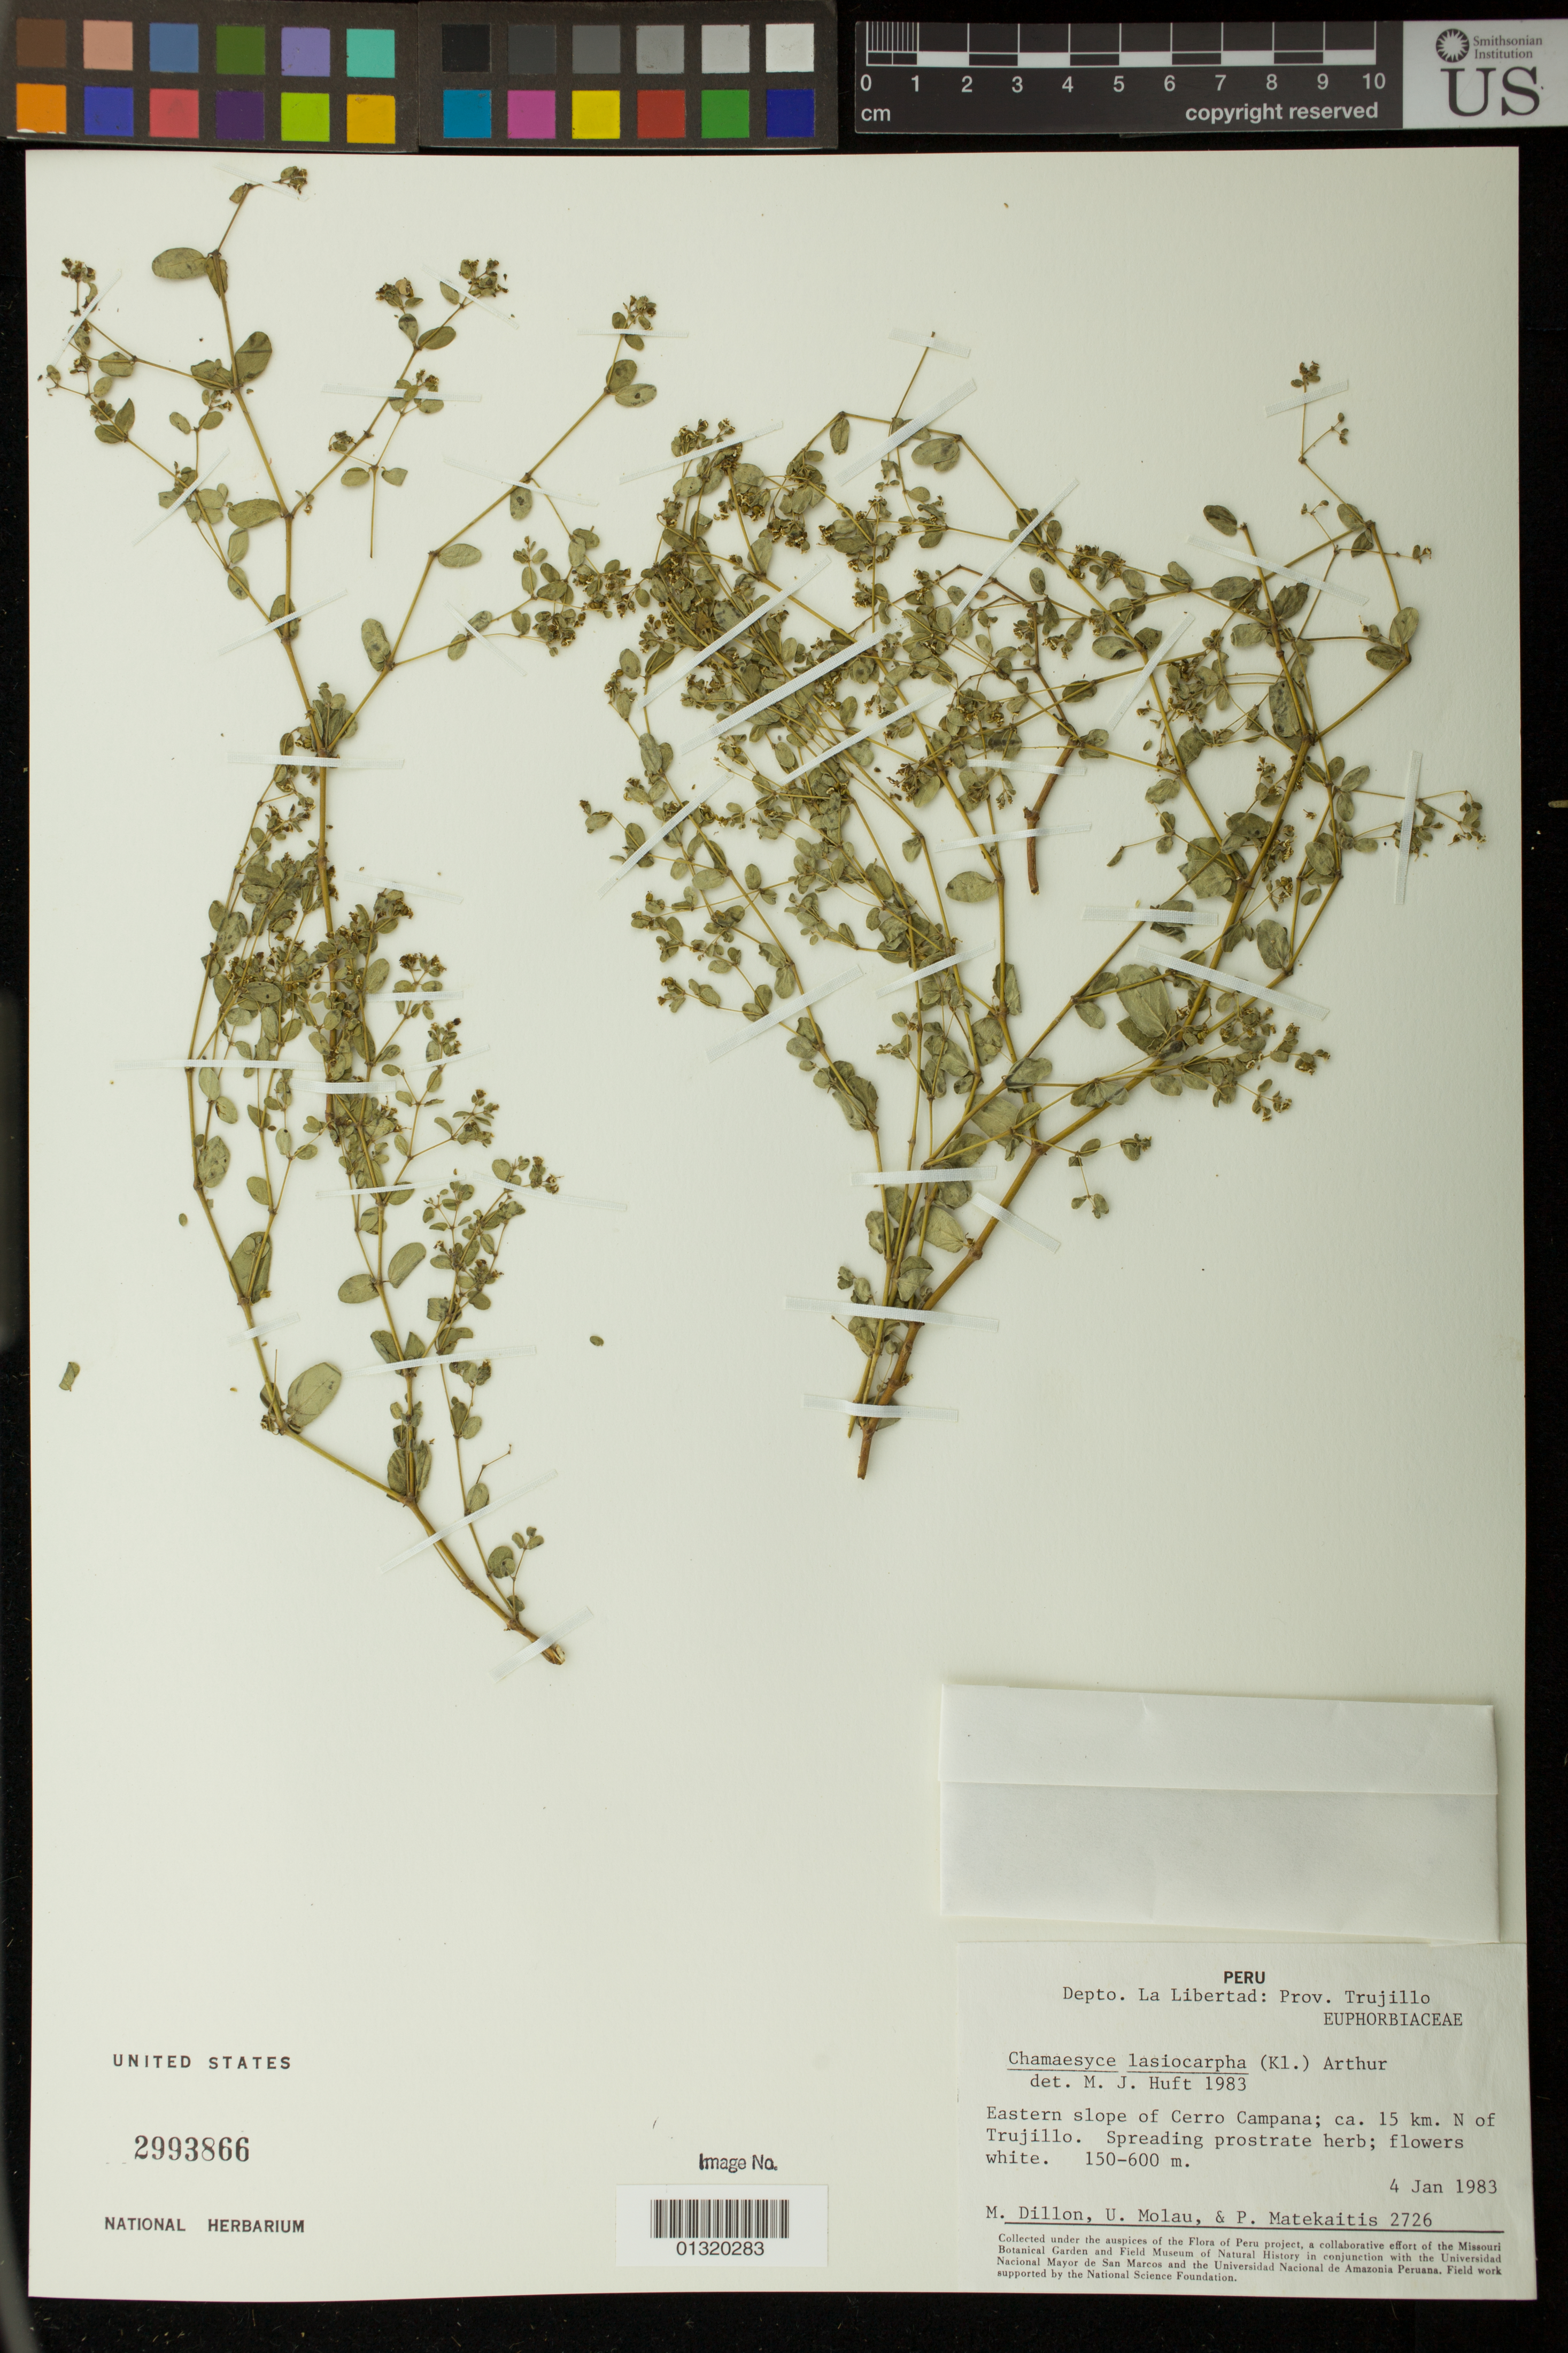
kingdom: Plantae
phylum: Tracheophyta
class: Magnoliopsida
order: Malpighiales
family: Euphorbiaceae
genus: Euphorbia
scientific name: Euphorbia lasiocarpa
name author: Klotzsch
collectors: M. O. Dillon, U. Molau & P. Matekaitis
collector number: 2726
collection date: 1983-01-04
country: Peru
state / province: La Libertad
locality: Prov. Trujillo; Eastern slope of Cerro Campana; ca. 15 km. N of Trujillo.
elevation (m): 150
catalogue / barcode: US 2993866